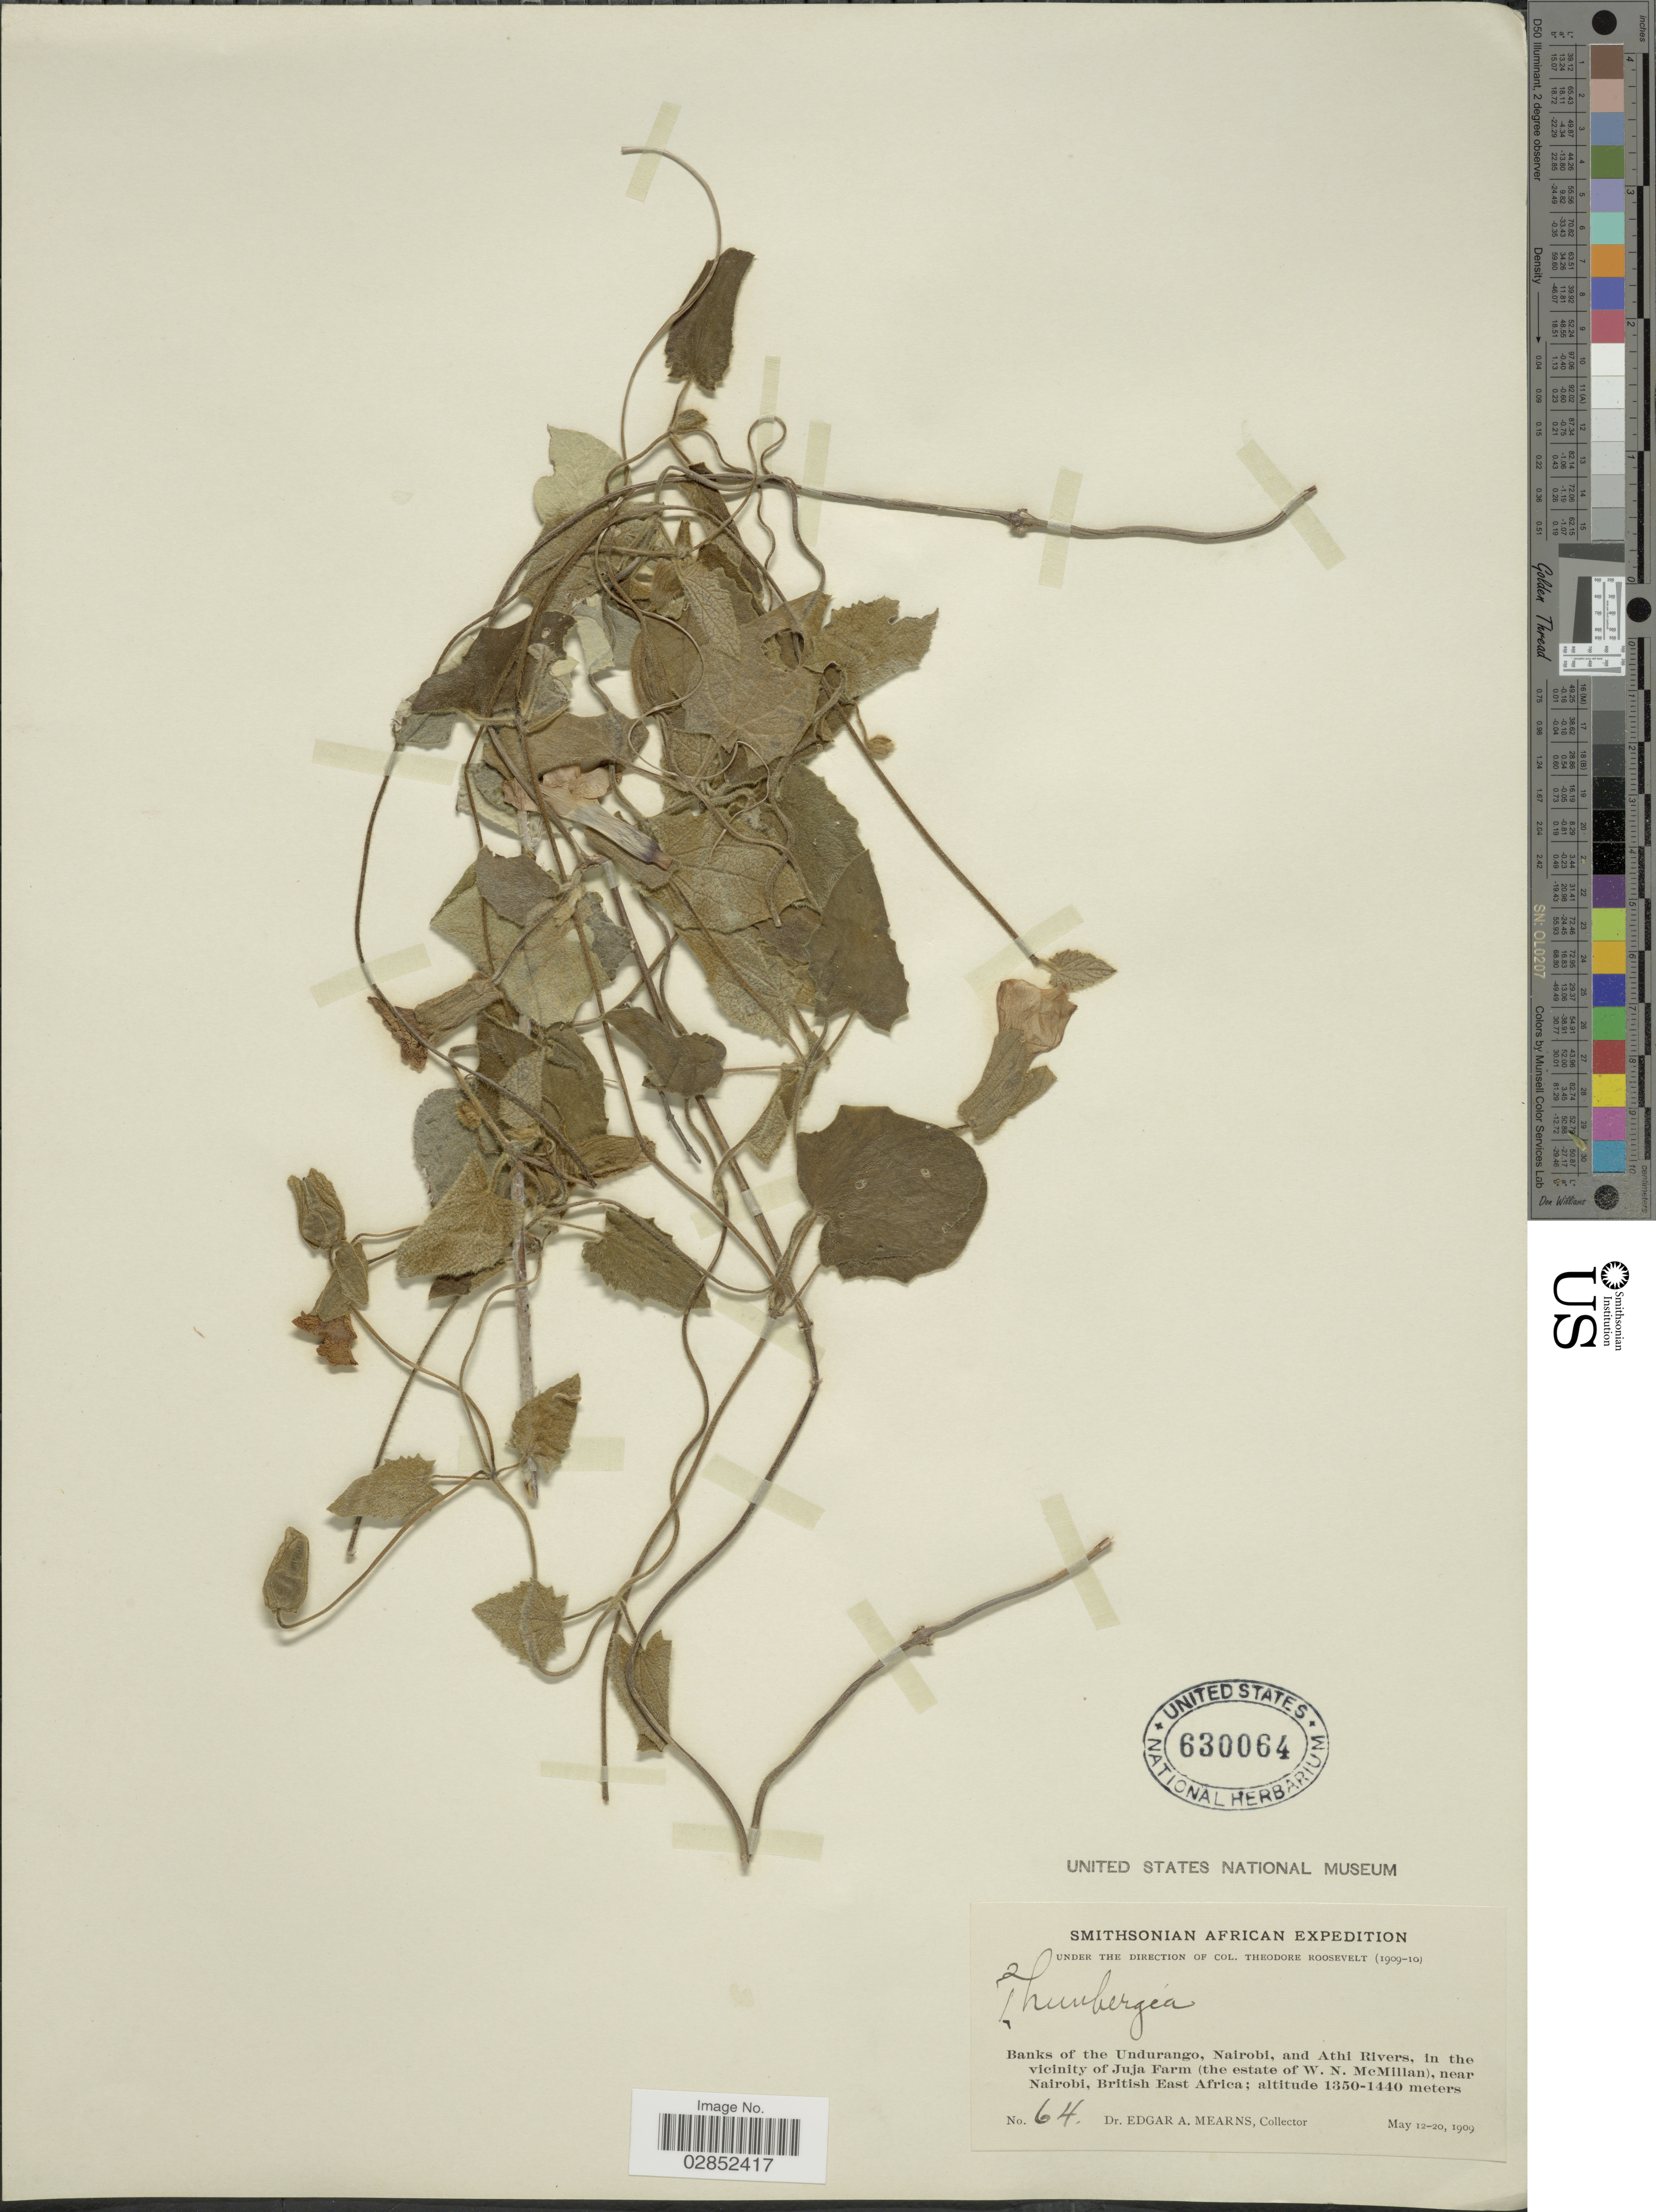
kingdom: Plantae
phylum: Tracheophyta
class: Magnoliopsida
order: Lamiales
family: Acanthaceae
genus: Thunbergia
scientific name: Thunbergia sp.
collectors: E. A. Mearns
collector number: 64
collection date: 1909-05-12/1909-05-20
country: Kenya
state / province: Nairobi Area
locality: Banks of the Undurango, Nairobi, and Athi Rivers, in the vicinity of Juja Farm (the estate of W.N. McMillan), near Nairobi, British East Africa.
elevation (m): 1350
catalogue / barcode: US 630064